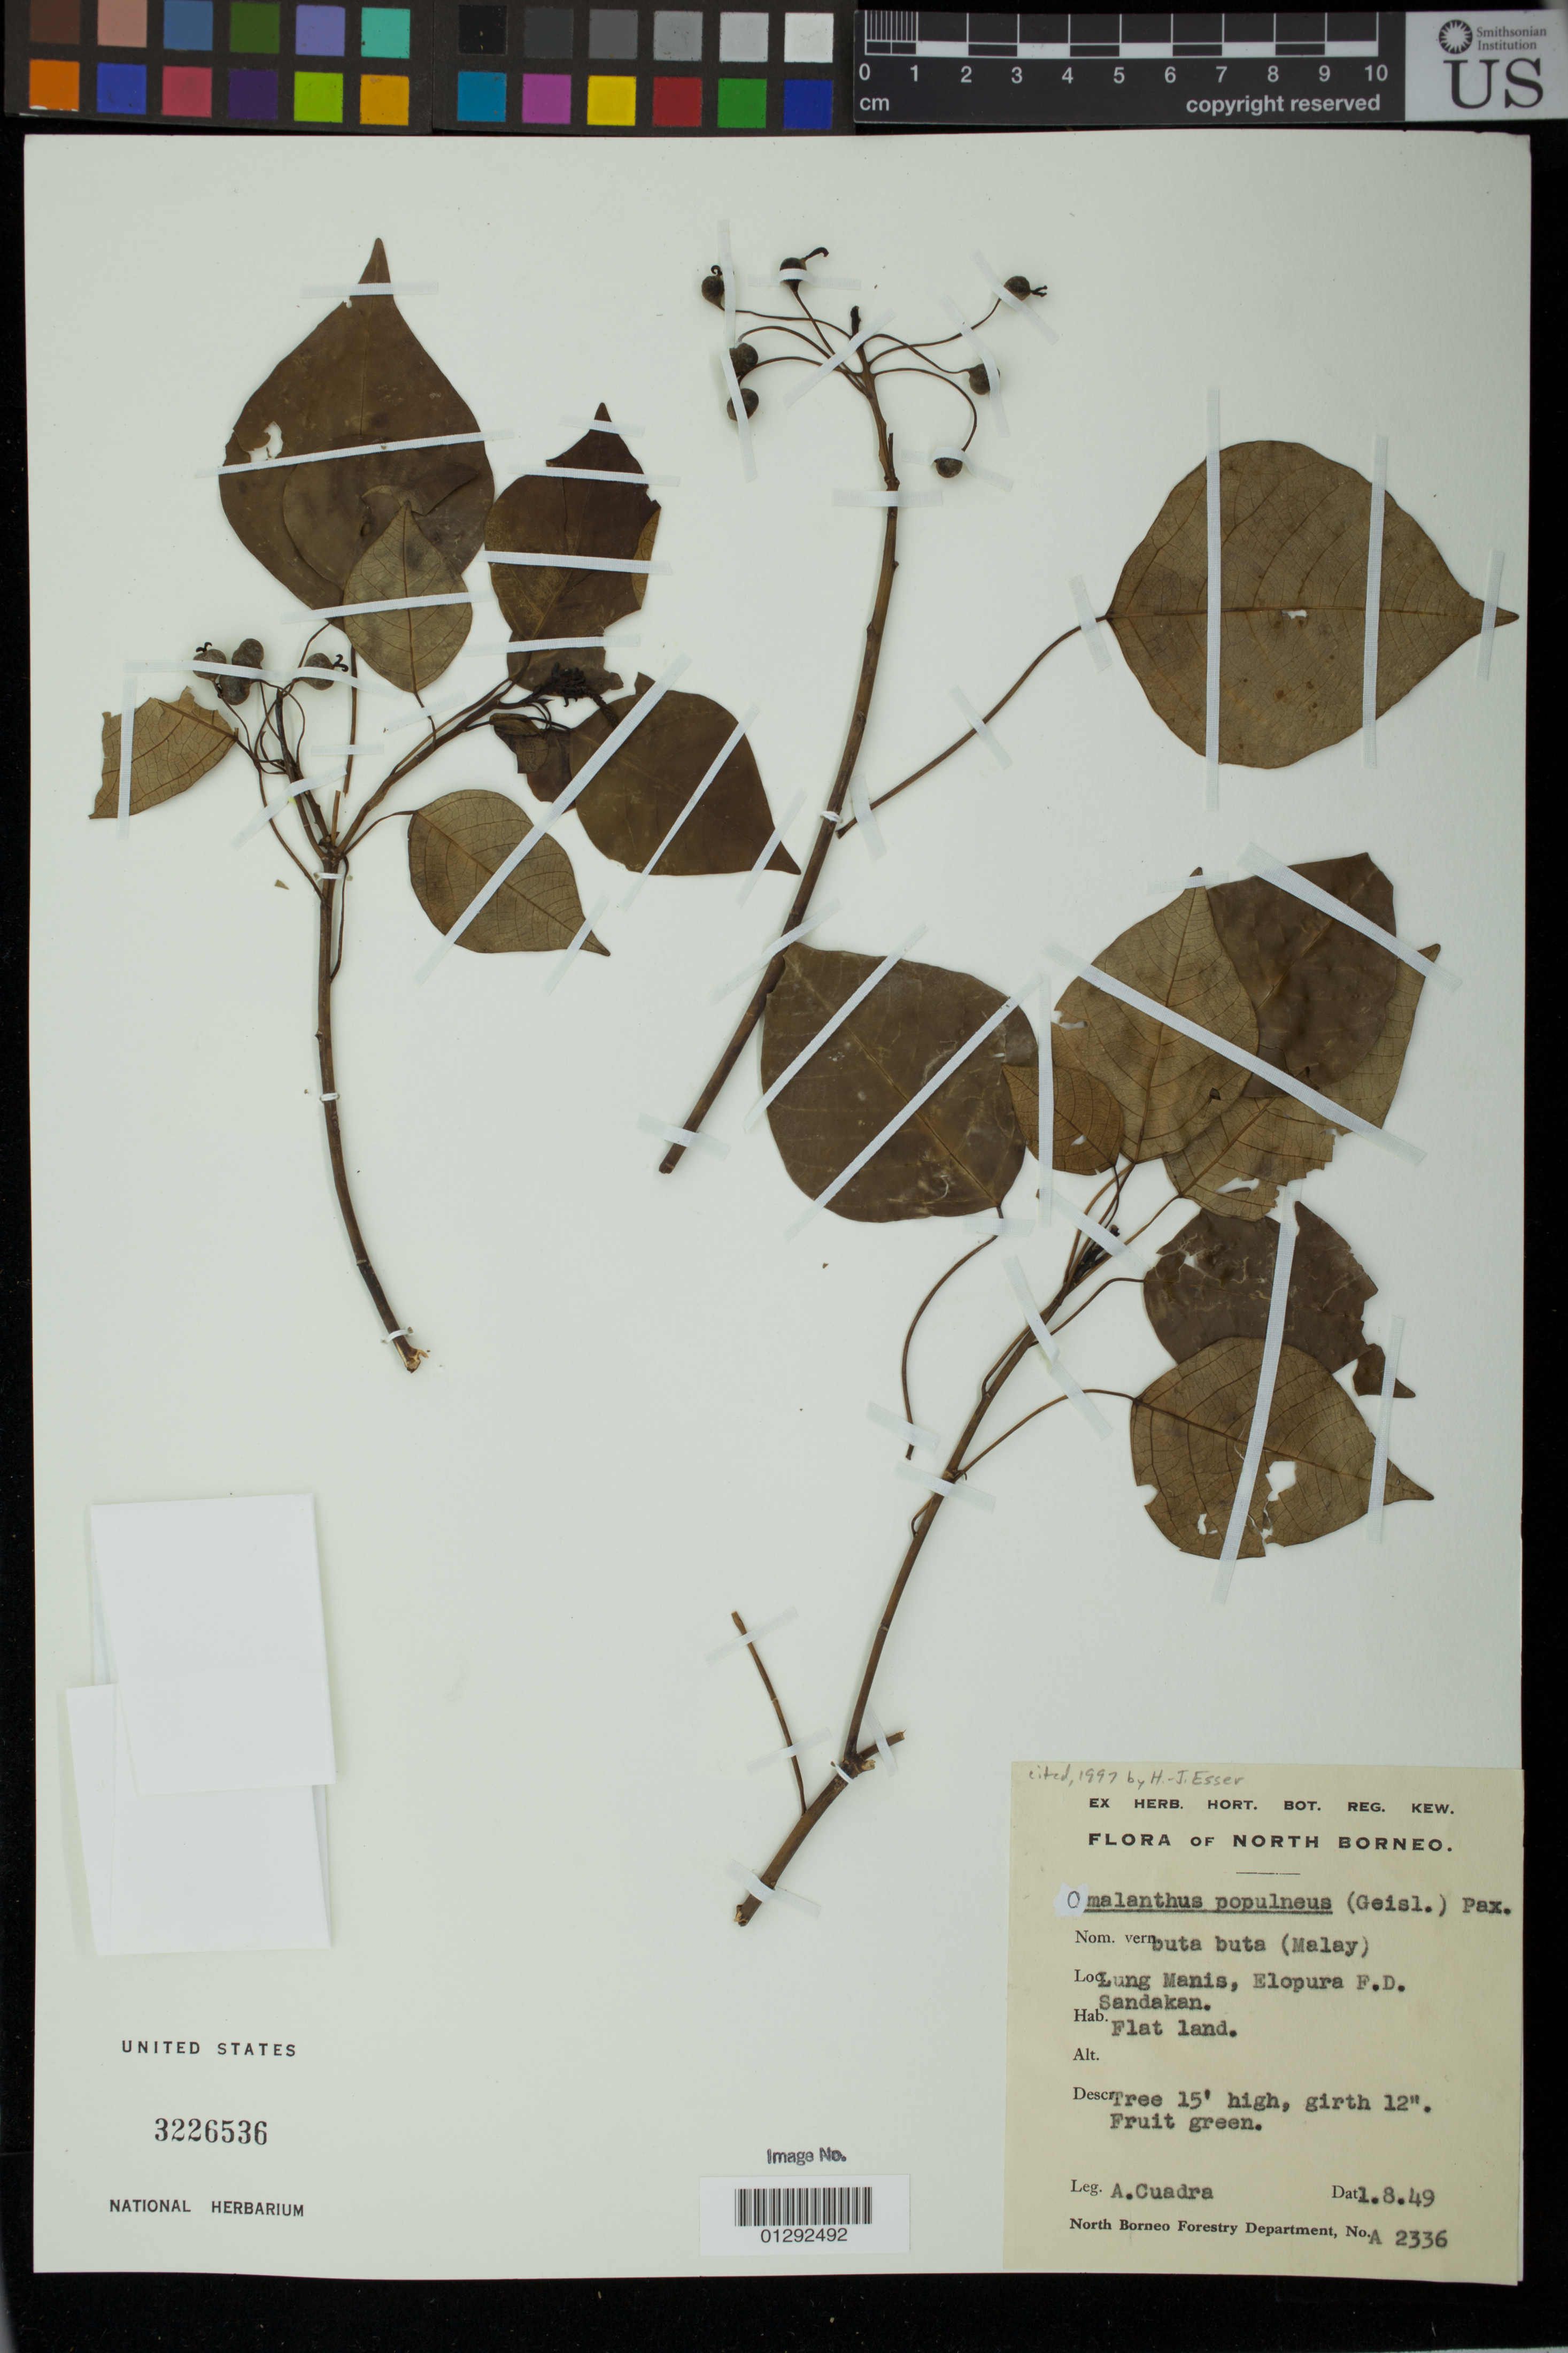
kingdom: Plantae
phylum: Tracheophyta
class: Magnoliopsida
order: Malpighiales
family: Euphorbiaceae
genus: Homalanthus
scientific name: Homalanthus populneus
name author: (Geiseler) Kuntze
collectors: A. Cuadra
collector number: A 2336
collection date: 1949-08-01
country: Malaysia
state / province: Sabah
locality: Lung Manis, Elopura F.D. Sandakan.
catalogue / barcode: US 3226536